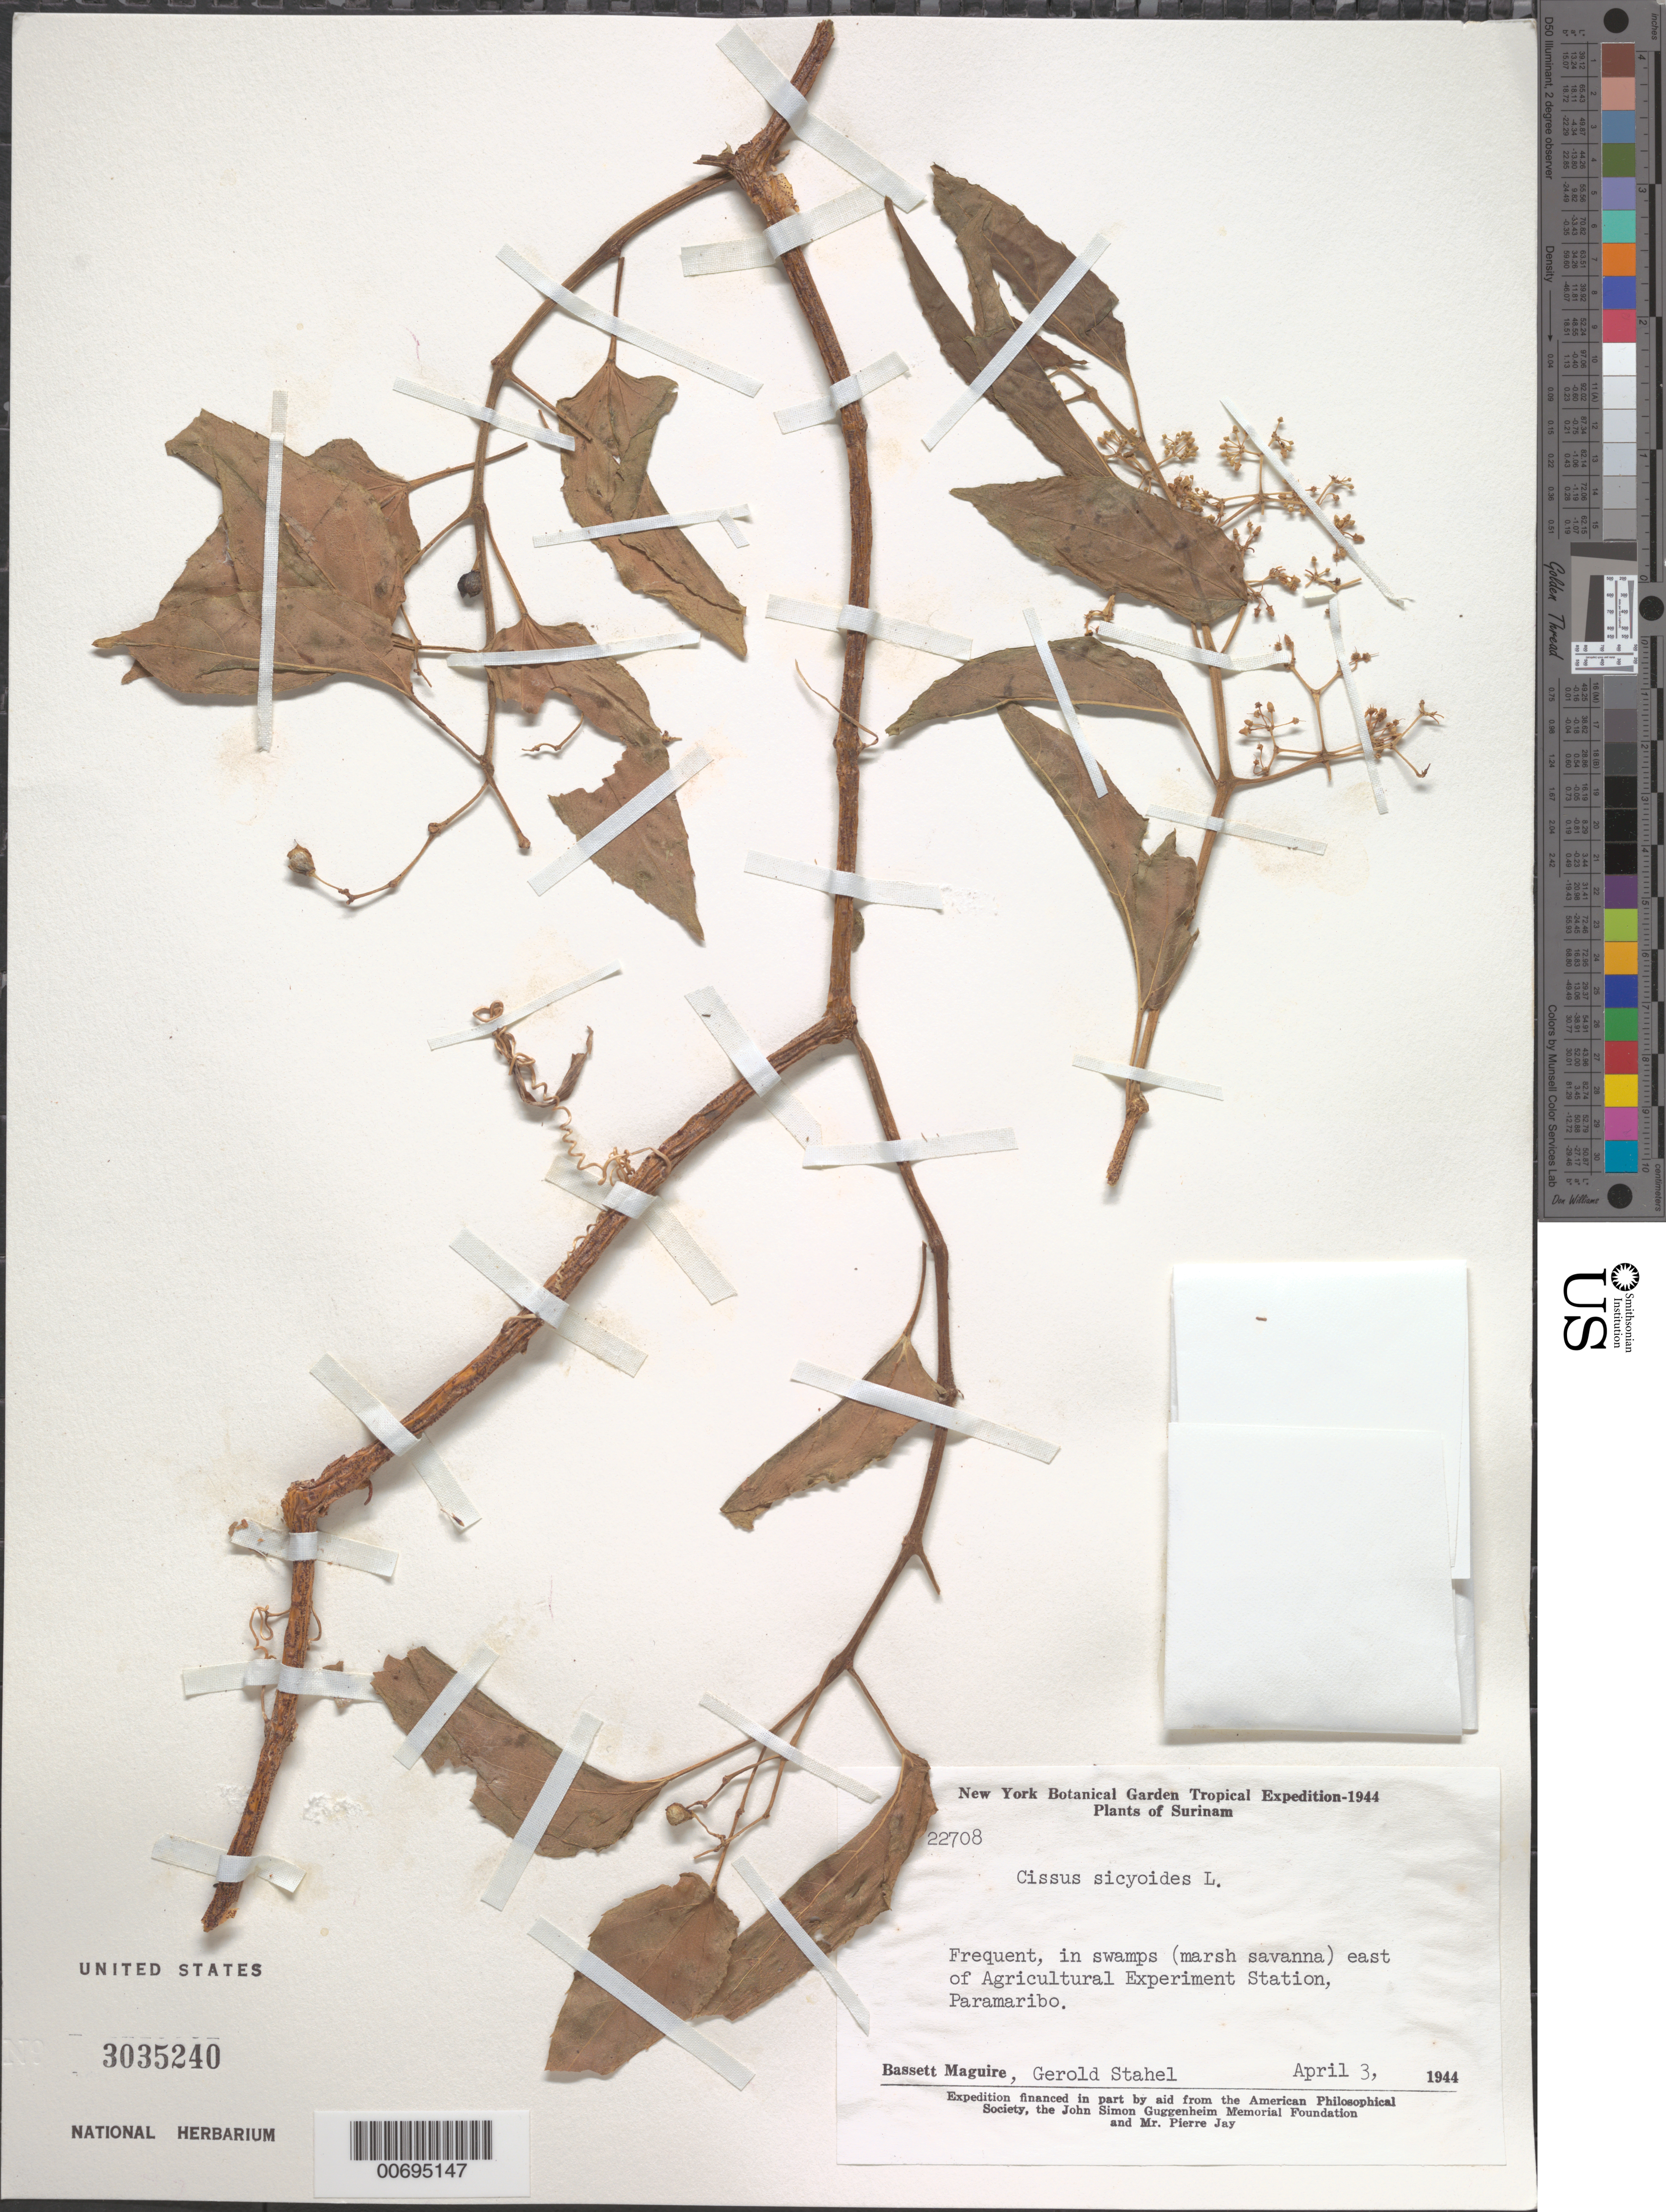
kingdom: Plantae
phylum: Tracheophyta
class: Magnoliopsida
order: Vitales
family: Vitaceae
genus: Cissus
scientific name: Cissus verticillata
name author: (L.) Nicolson & C.E. Jarvis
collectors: B. Maguire & G. Stahel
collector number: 22708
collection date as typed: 3-Apr-44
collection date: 1944-04-03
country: Suriname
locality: Paramaribo, Agricultural Experiment Station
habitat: Swamps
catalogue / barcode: US 3035240